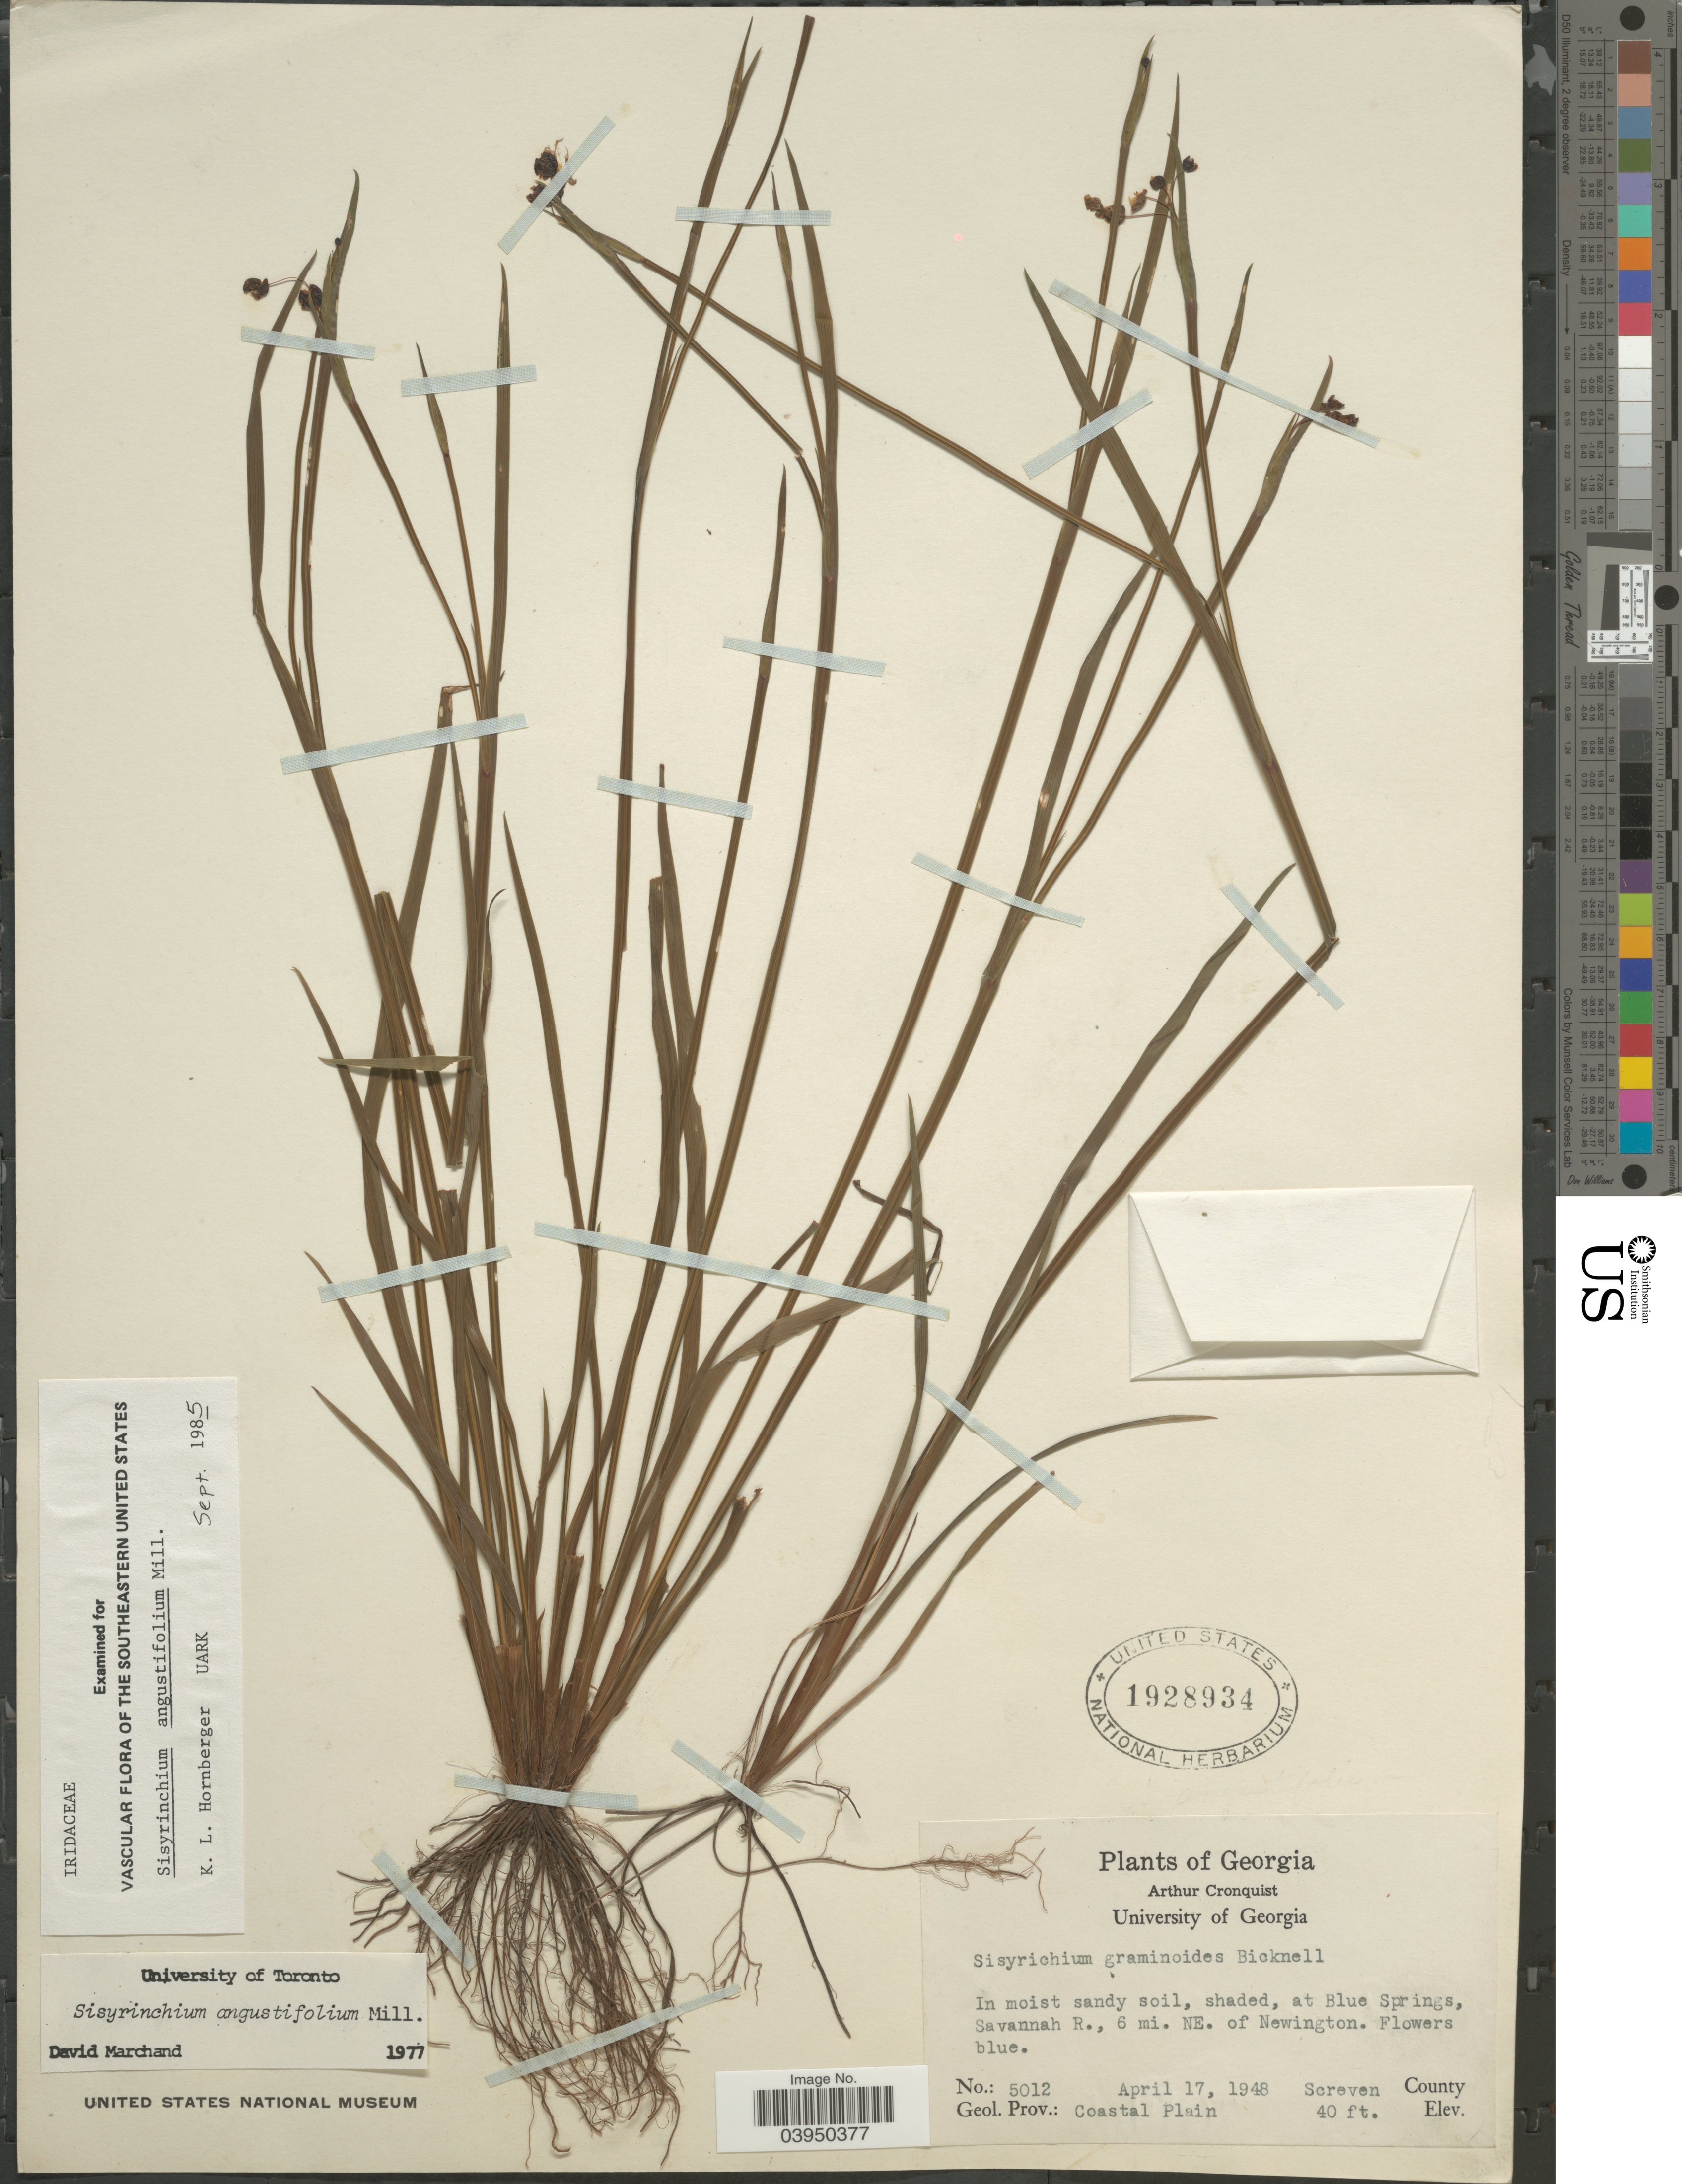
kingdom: Plantae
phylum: Tracheophyta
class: Liliopsida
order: Asparagales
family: Iridaceae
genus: Sisyrinchium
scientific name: Sisyrinchium angustifolium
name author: Mill.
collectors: A. J. Cronquist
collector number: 5012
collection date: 1948-04-17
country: United States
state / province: Georgia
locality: At Blue Springs, Savannah R., 6 mi. NE. of Newington. Screven County. Geol. Prov.: Coastal Plain.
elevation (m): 12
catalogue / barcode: US 1928934